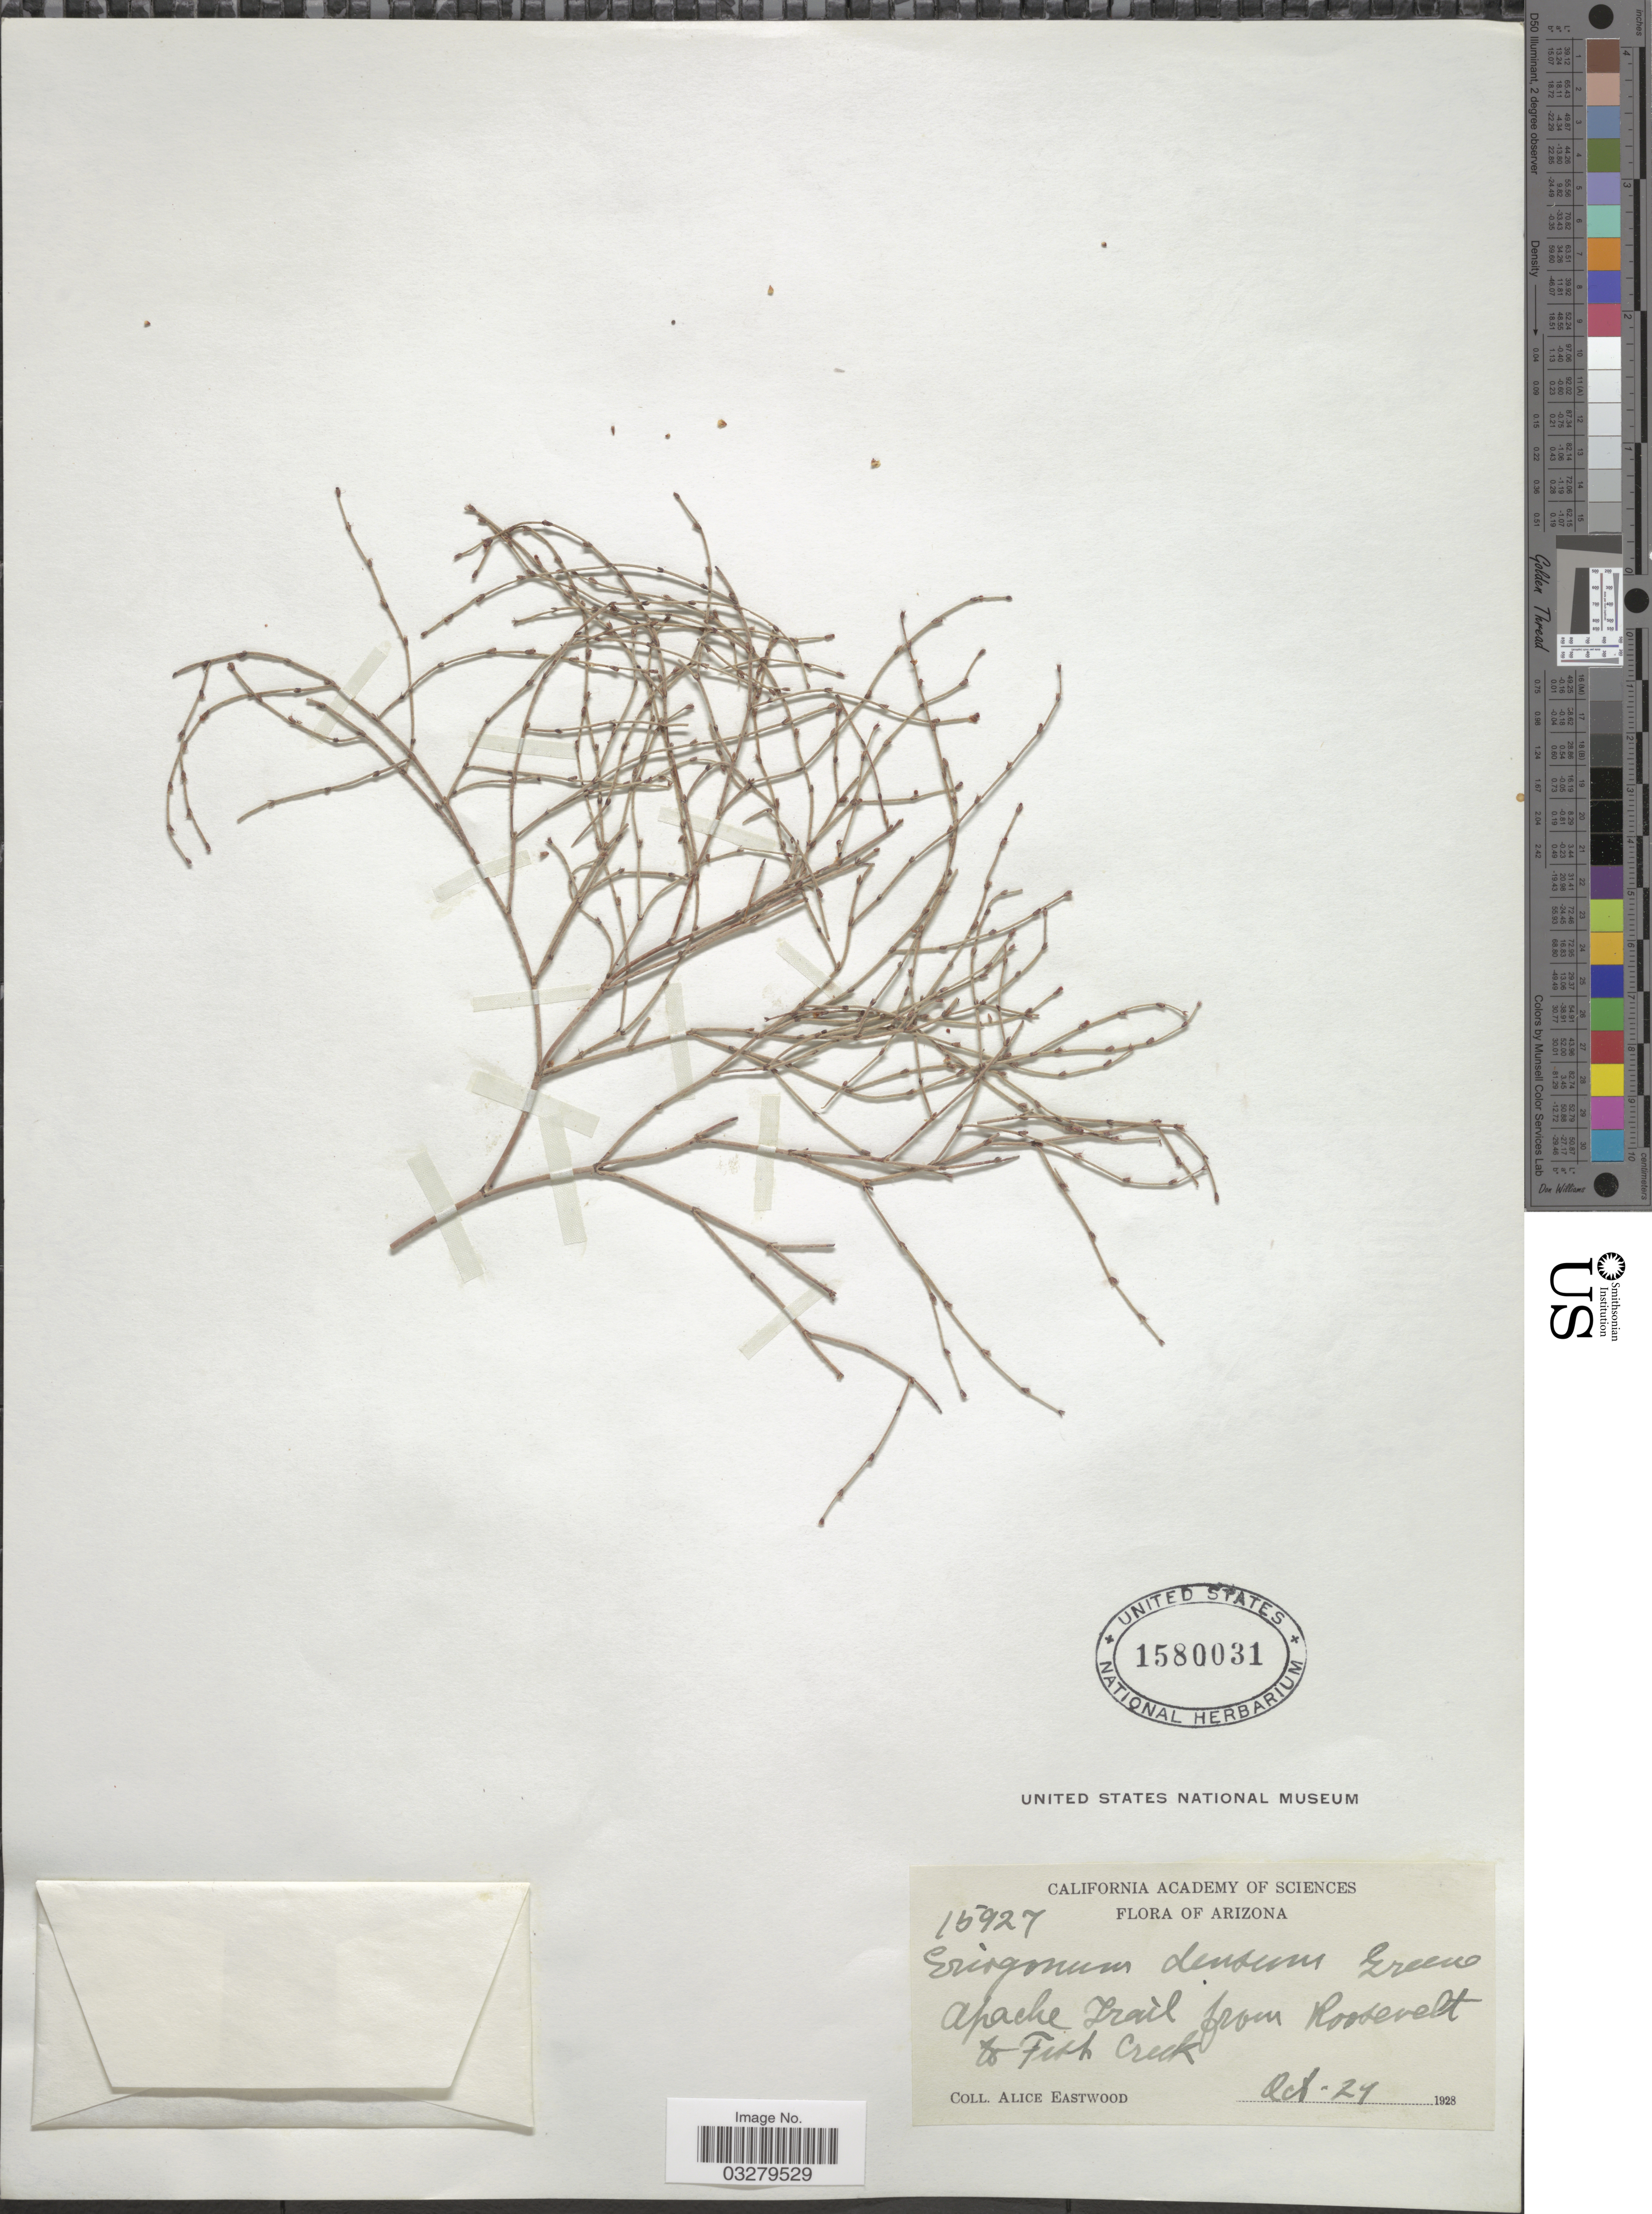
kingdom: Plantae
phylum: Tracheophyta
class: Magnoliopsida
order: Caryophyllales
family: Polygonaceae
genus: Eriogonum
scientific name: Eriogonum palmerianum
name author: Reveal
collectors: A. Eastwood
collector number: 15927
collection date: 1928-10-27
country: United States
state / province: Arizona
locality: Apache trail from Roosevelt to Fish Creek.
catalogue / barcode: US 1580031